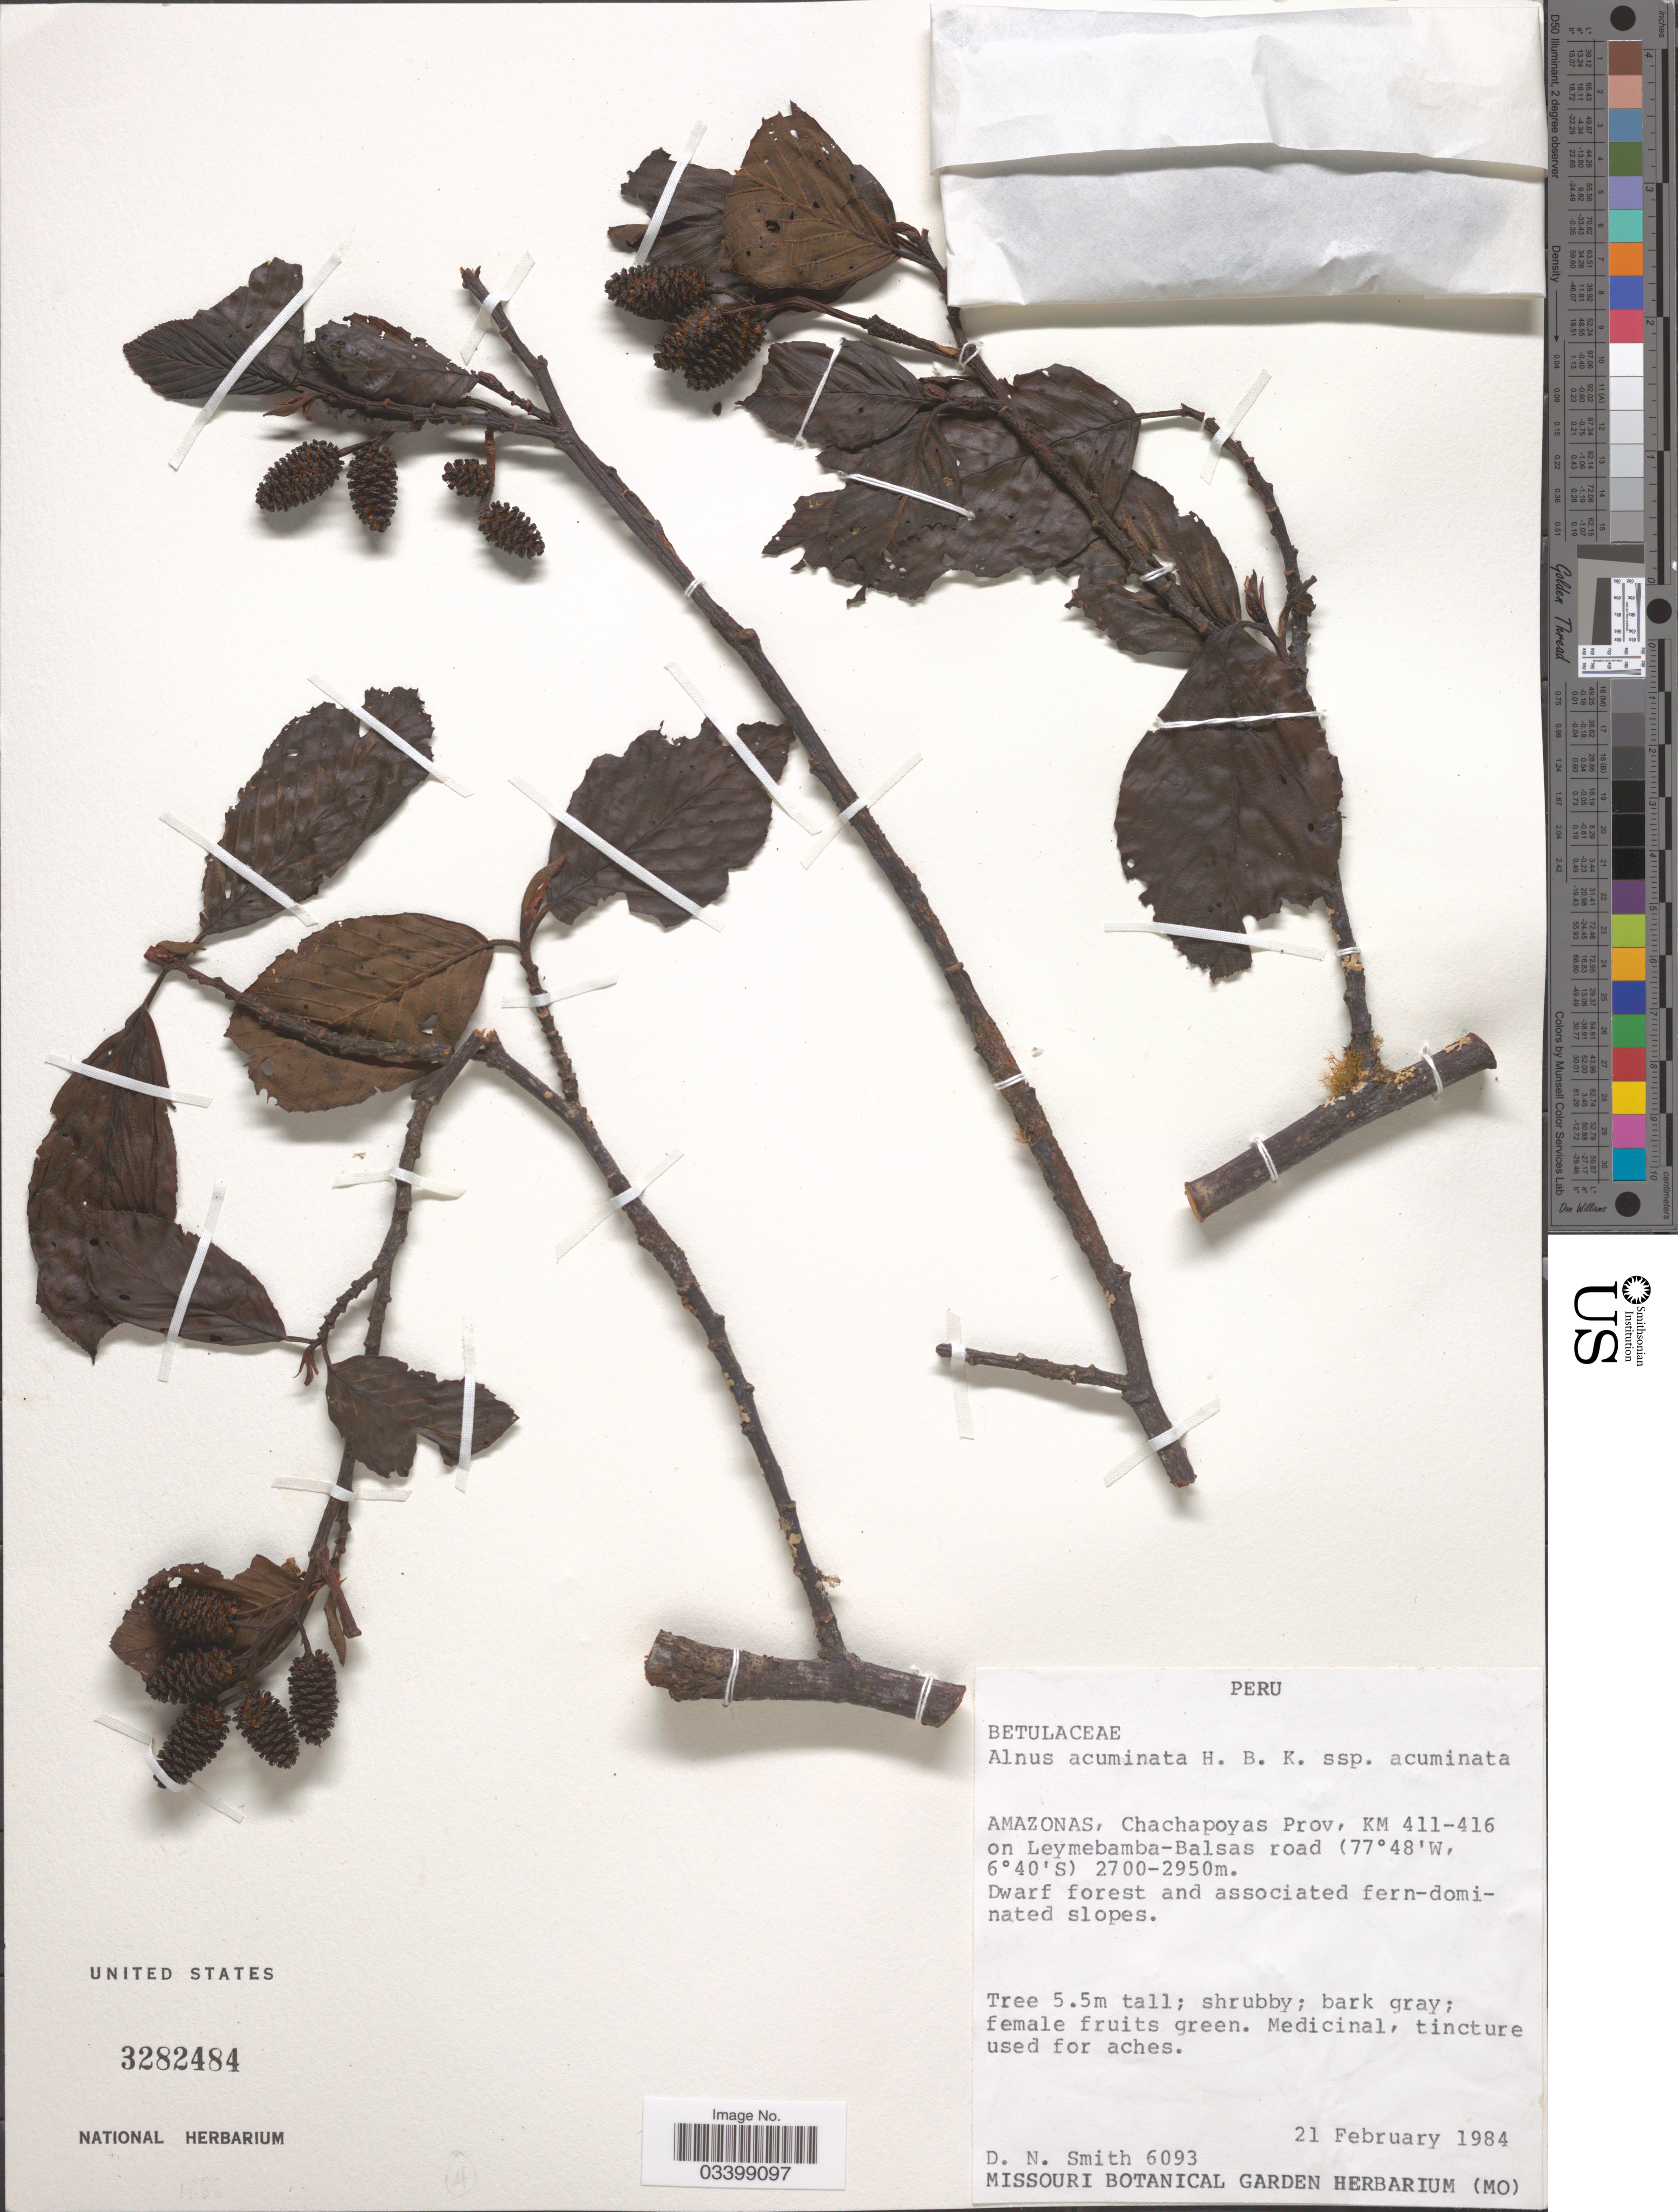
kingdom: Plantae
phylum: Tracheophyta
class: Magnoliopsida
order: Fagales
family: Betulaceae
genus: Alnus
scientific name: Alnus acuminata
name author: Kunth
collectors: D. Smith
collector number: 6093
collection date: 1984-02-21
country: Peru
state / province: Amazonas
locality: Chachapoyas Prov, KM 411-416 on Leymebamba-Balsas road.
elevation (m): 2700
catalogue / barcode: US 3282484